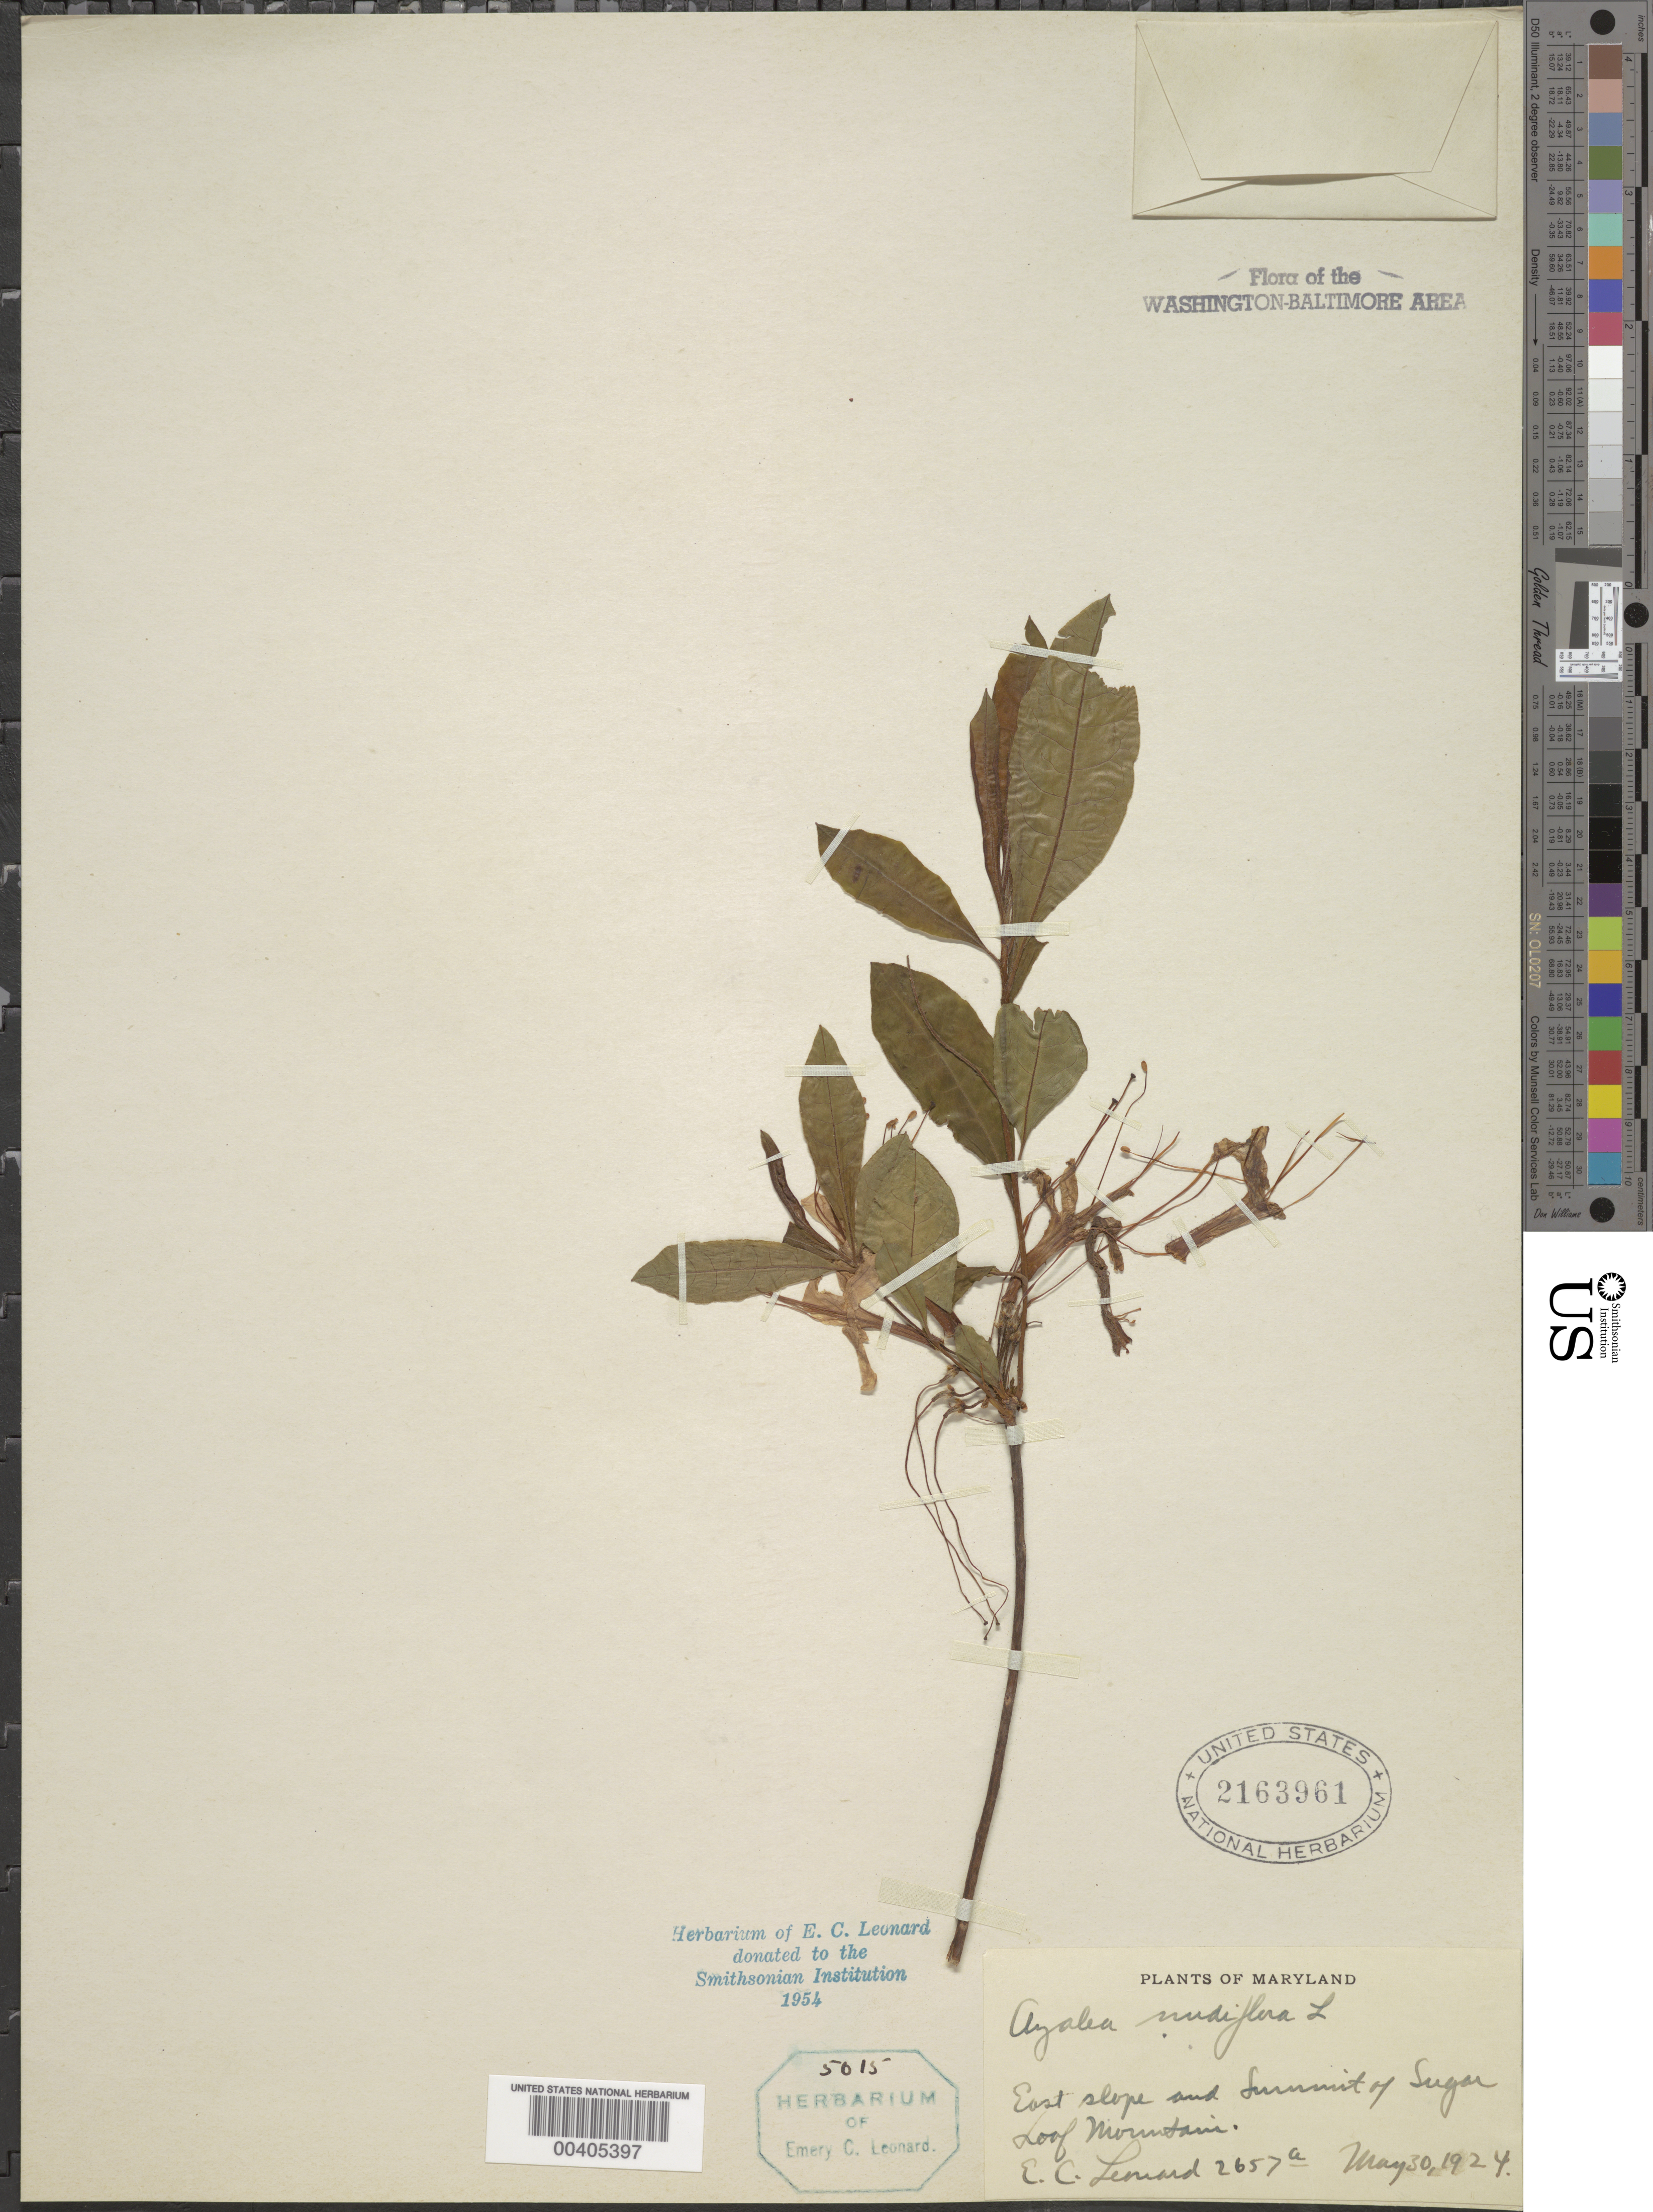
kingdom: Plantae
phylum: Tracheophyta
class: Magnoliopsida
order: Ericales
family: Ericaceae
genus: Rhododendron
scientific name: Rhododendron periclymenoides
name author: (Michx.) Shinners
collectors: E. C. Leonard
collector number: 2657A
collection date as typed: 30 May 1924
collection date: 1924-05-30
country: United States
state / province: Maryland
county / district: Frederick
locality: Sugar Loaf Mountain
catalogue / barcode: US 2163961